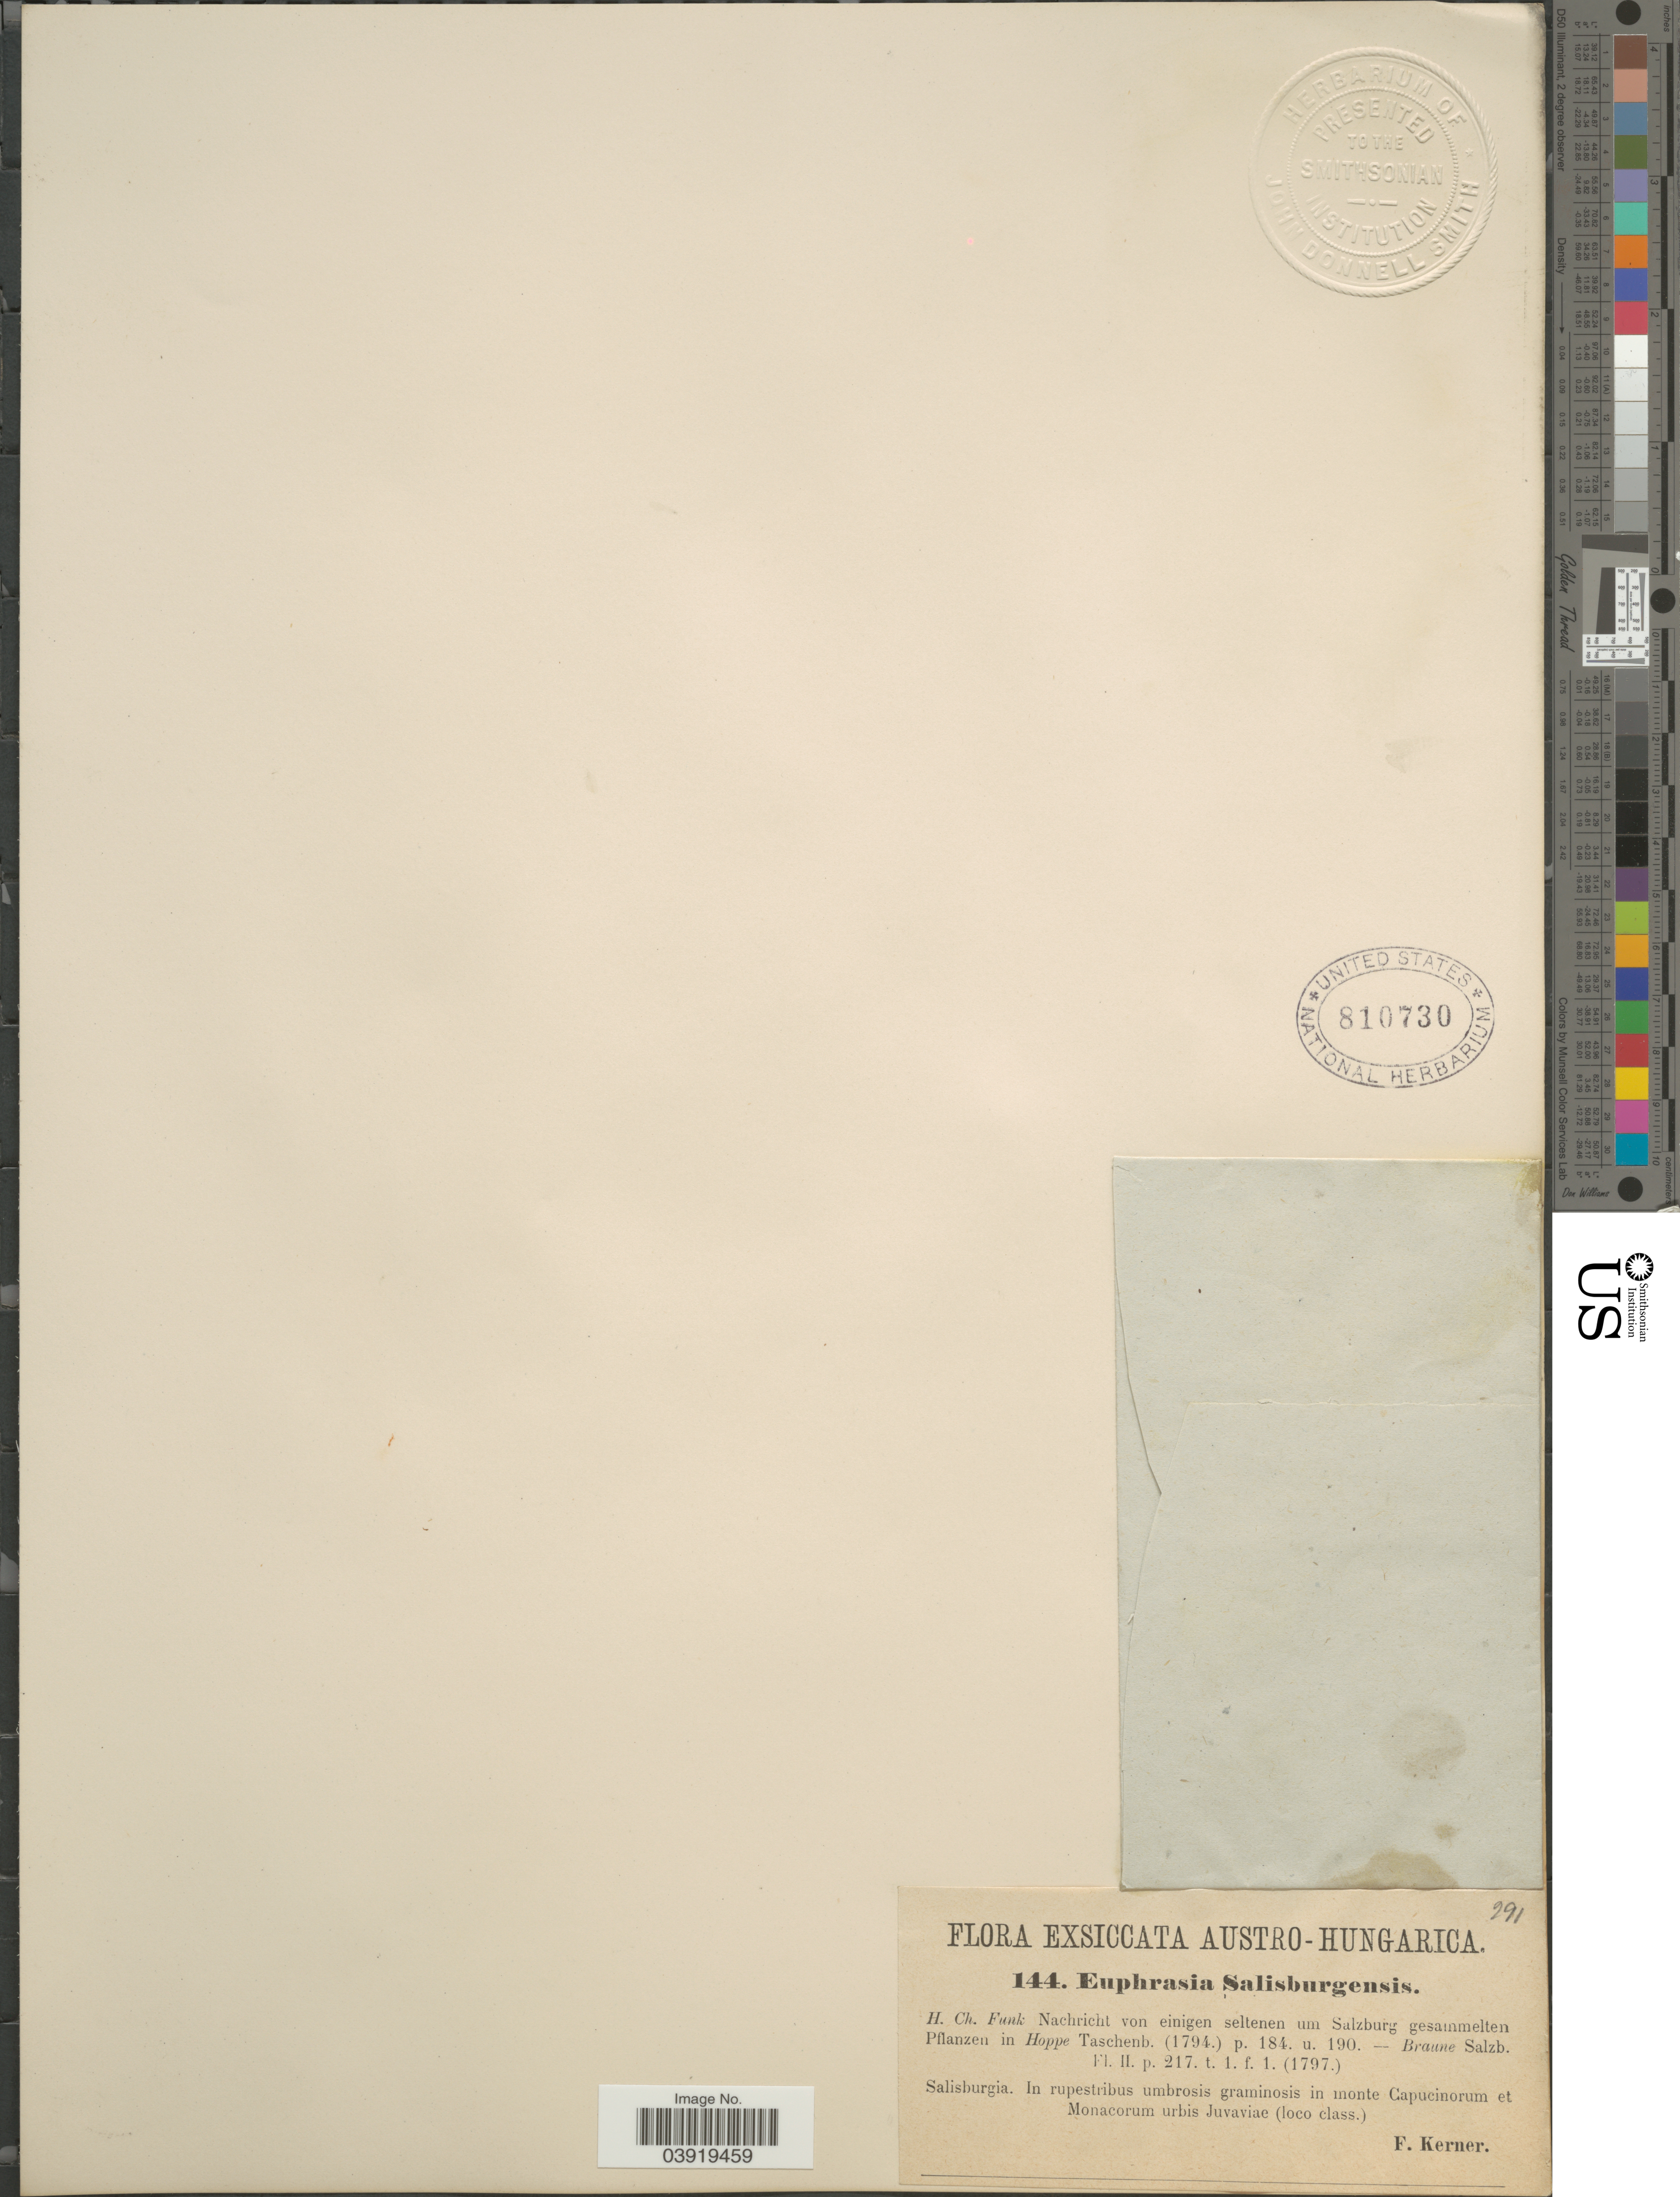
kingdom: Plantae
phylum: Tracheophyta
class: Magnoliopsida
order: Lamiales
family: Orobanchaceae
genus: Euphrasia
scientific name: Euphrasia salisburgensis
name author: Funck ex Hoppe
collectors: F. Kerner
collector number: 144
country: Austria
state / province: Salzburg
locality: Austro-Hungarica. Salisburgia. In rupestribus umbrosis graminosis in monte Capucinorum et Monacorum urbis Juvaviae (loco class.).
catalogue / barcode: US 810730